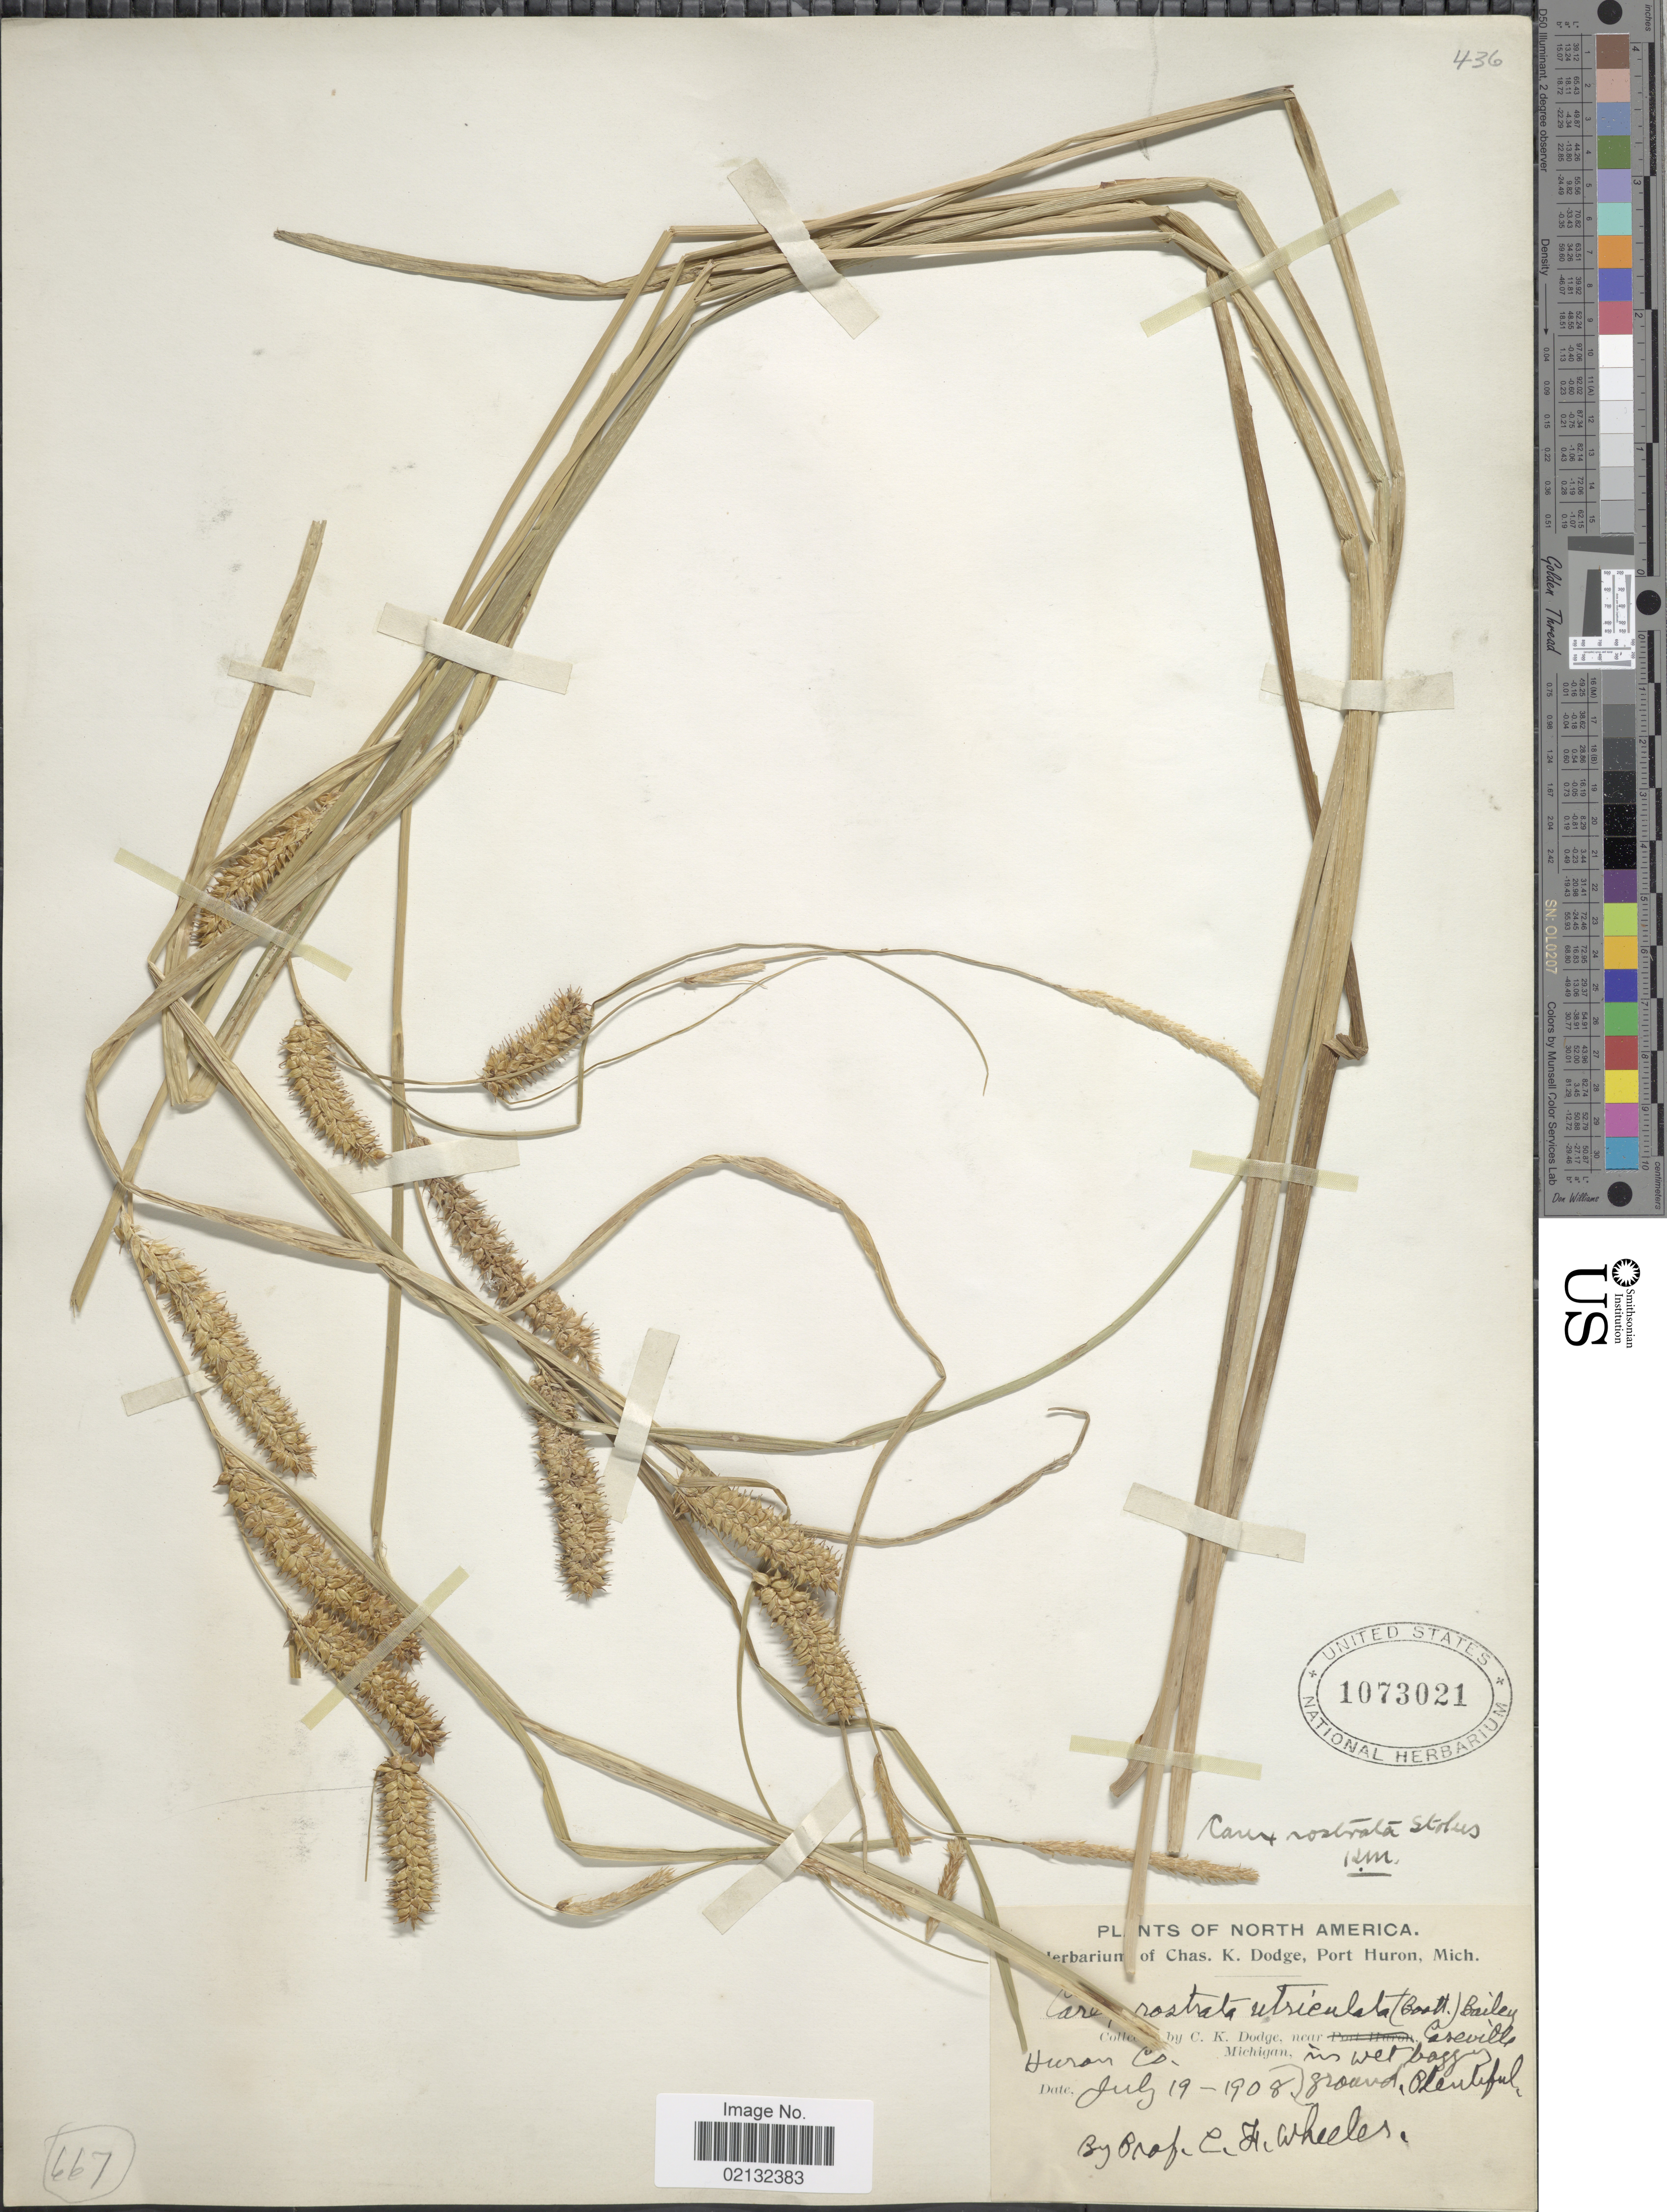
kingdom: Plantae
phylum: Tracheophyta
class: Liliopsida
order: Poales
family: Cyperaceae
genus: Carex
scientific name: Carex rostrata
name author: Stokes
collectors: C. Dodge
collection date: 1908-07-19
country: United States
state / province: Michigan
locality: Near Caseville Huron Co., in wet boggy grounf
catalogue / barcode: US 1073021